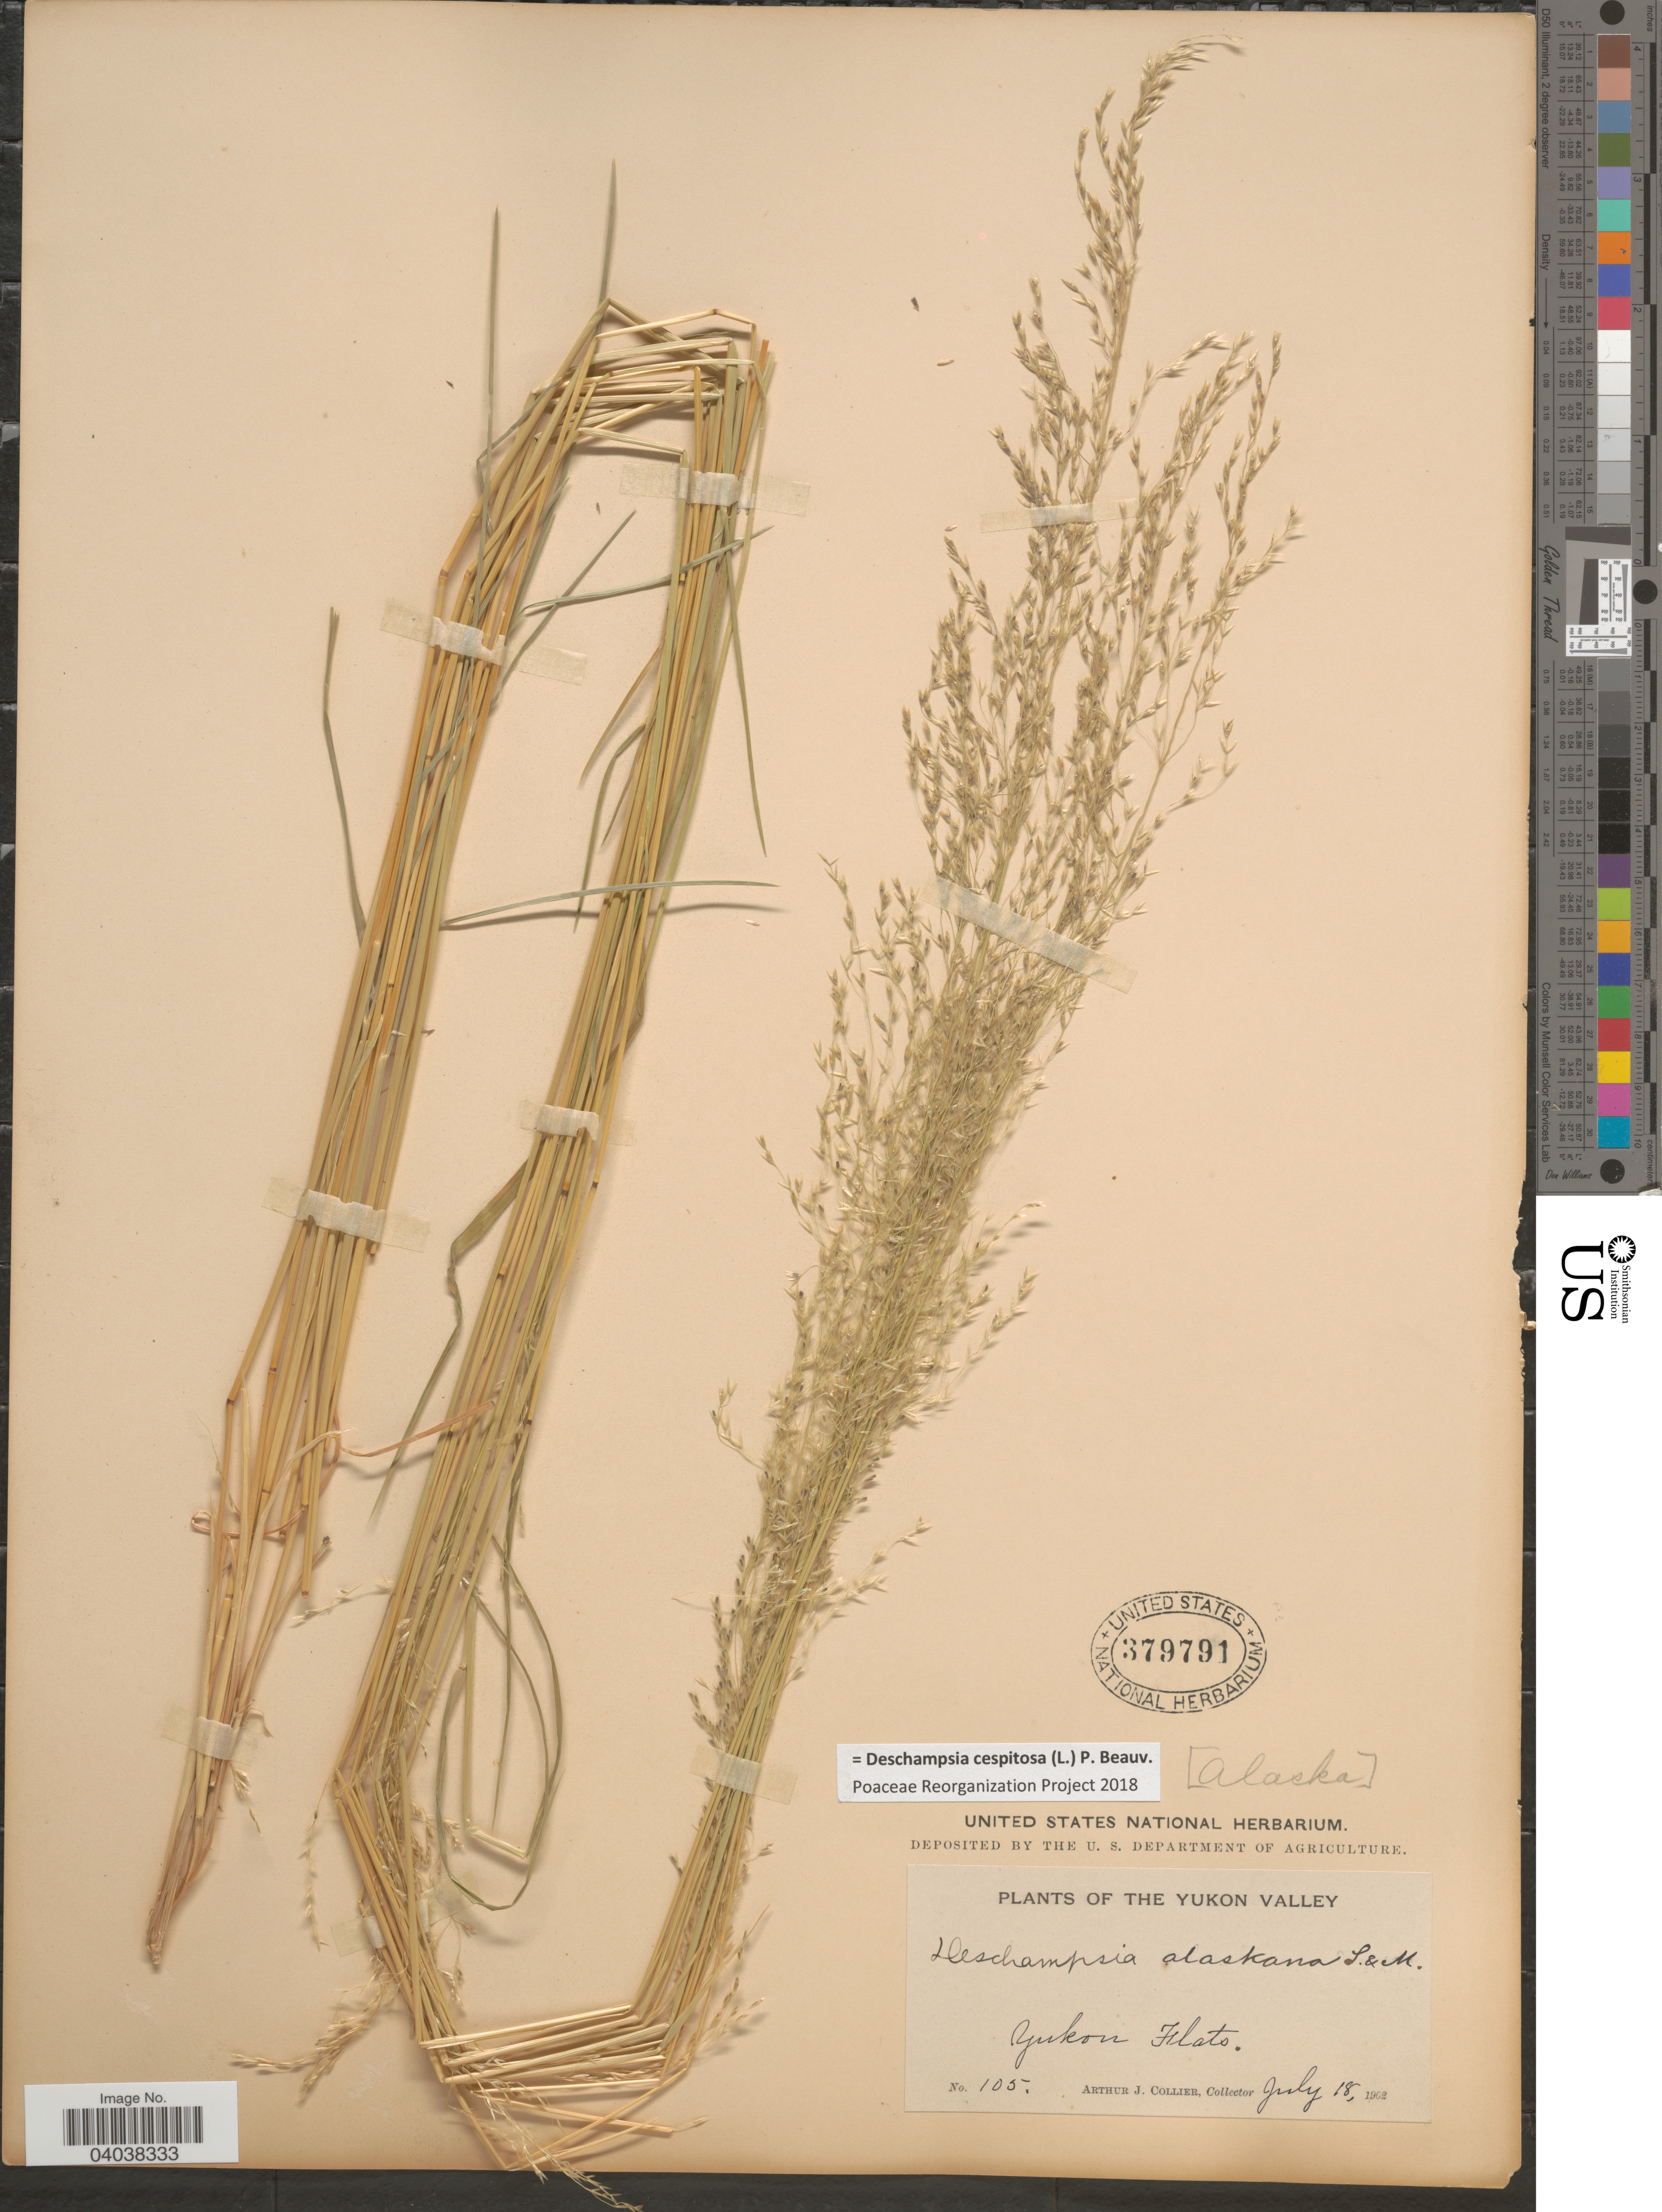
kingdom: Plantae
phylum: Tracheophyta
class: Liliopsida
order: Poales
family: Poaceae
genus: Deschampsia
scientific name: Deschampsia cespitosa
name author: (L.) P. Beauv.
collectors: A. Collier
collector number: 105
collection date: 1902-07-18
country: Canada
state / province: Yukon Territory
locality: Yukon Valley. Yukon Flats.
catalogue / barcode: US 379791